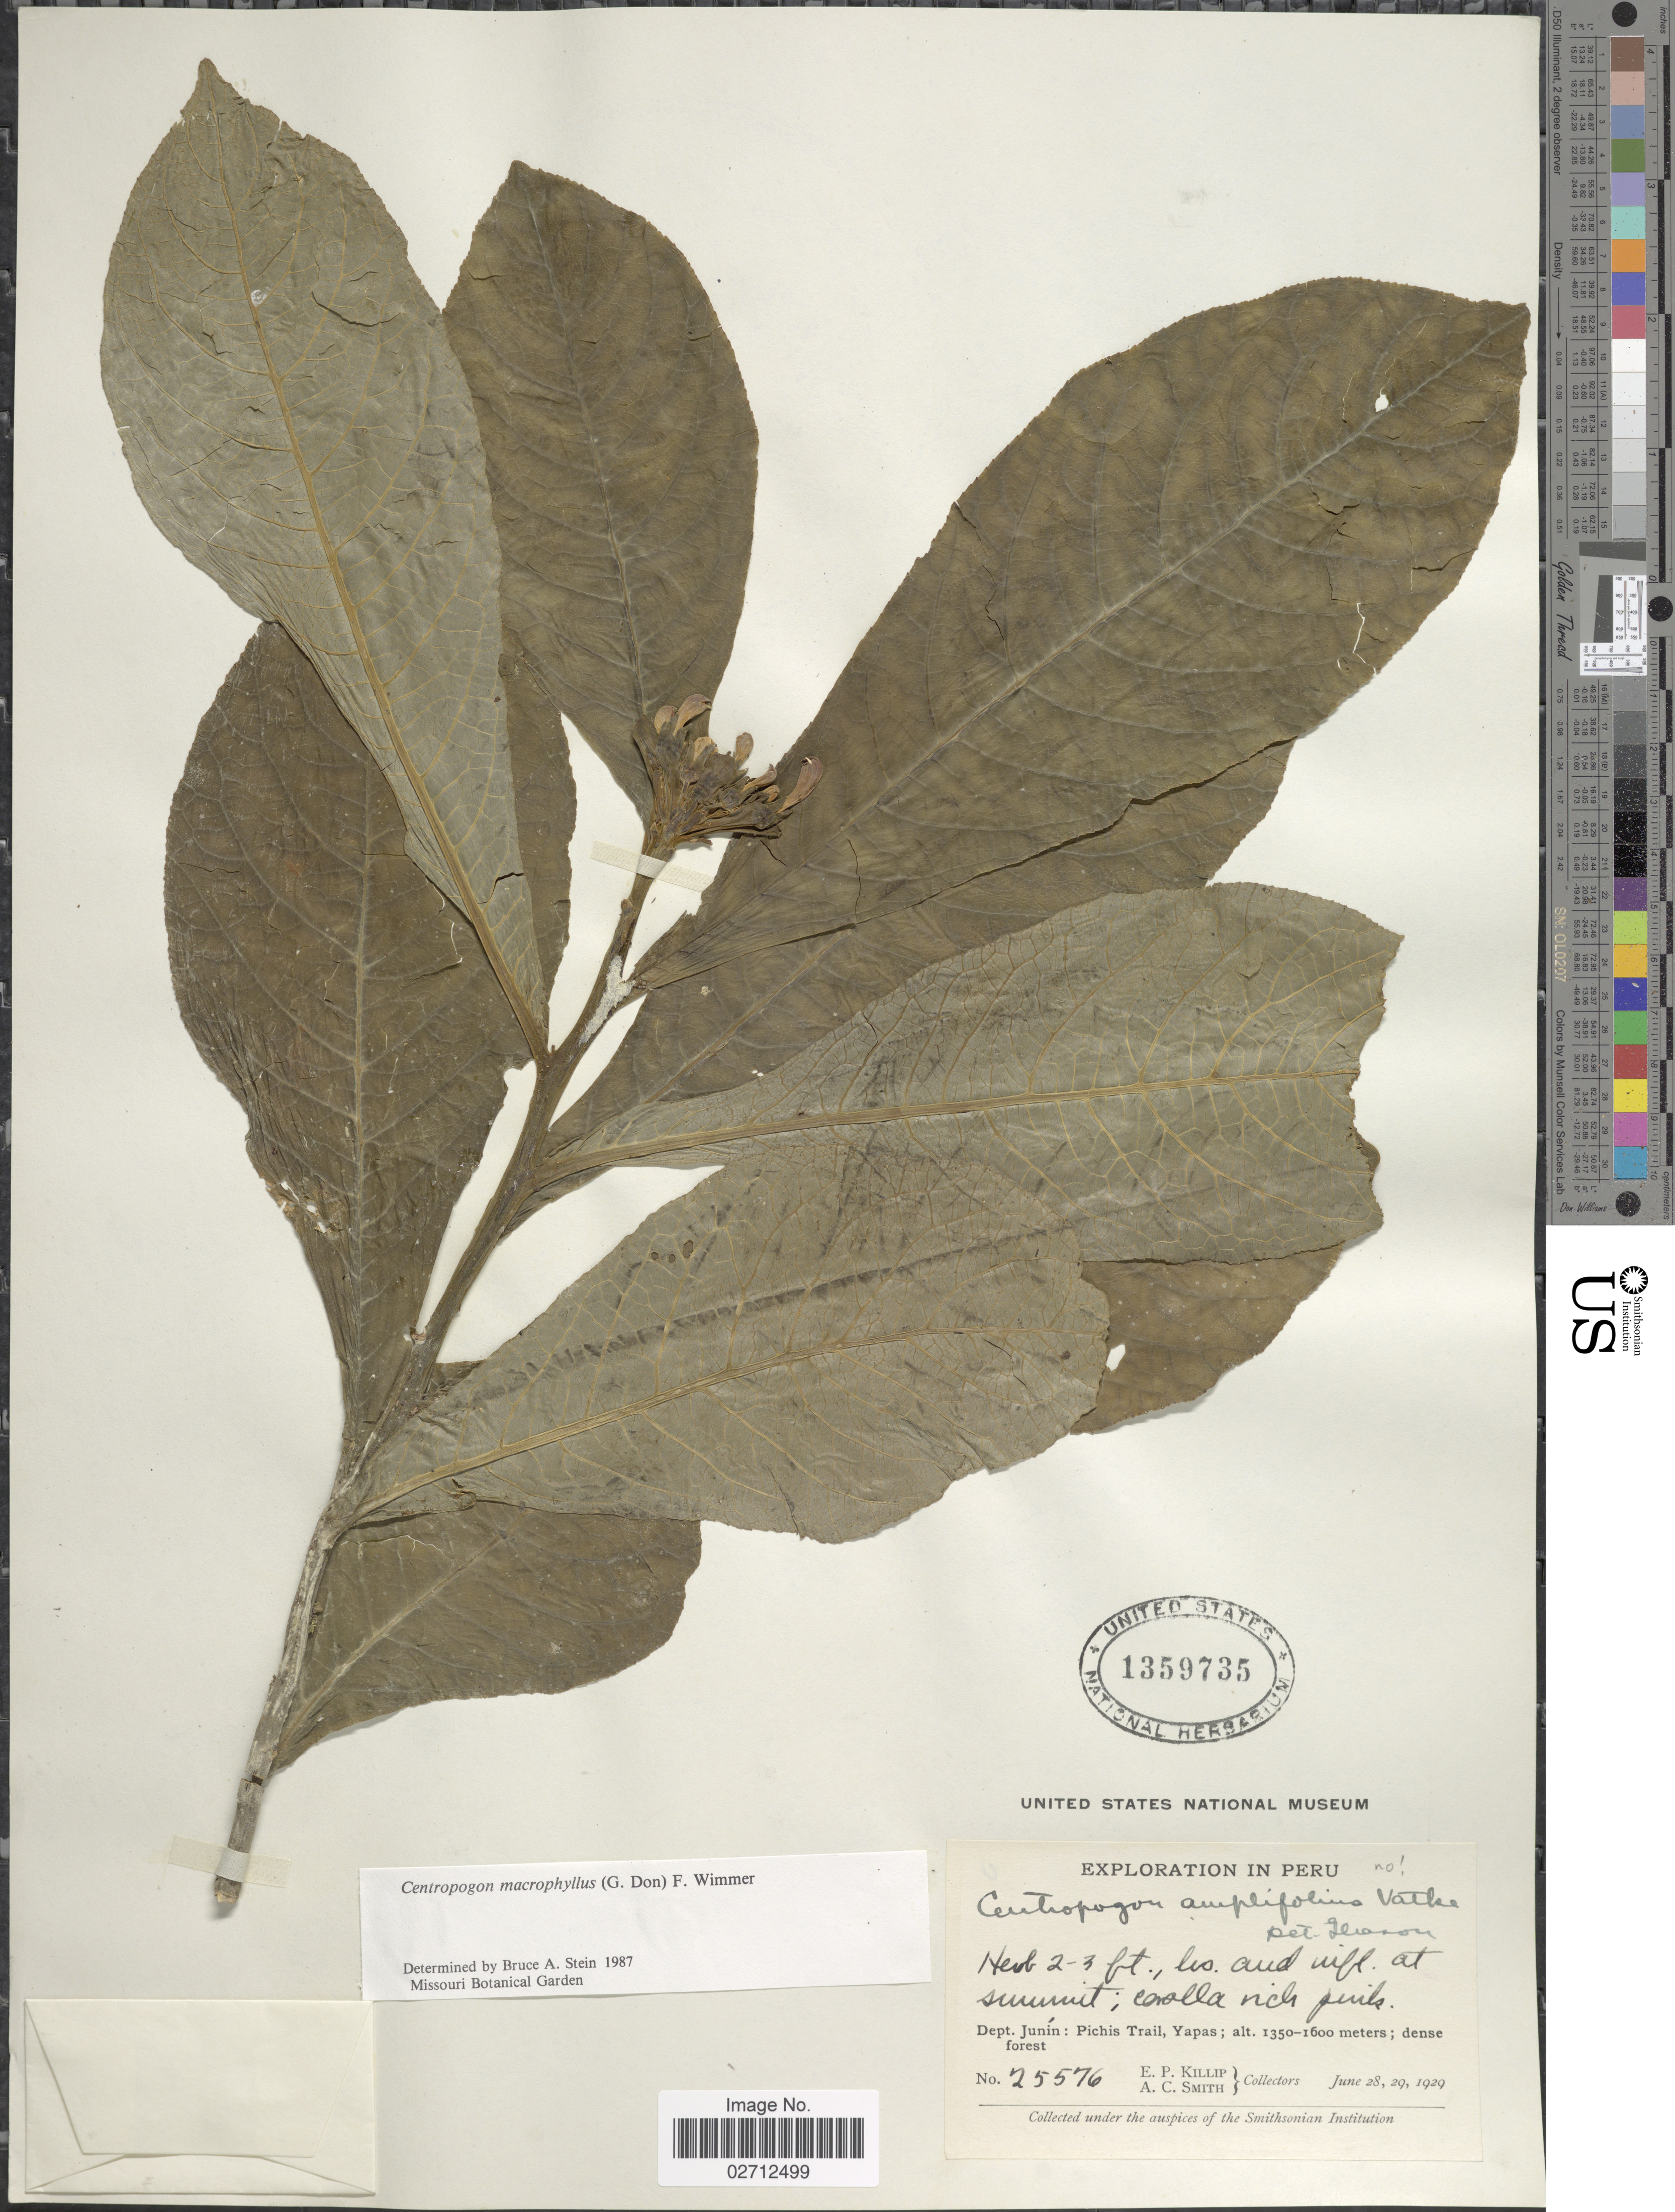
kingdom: Plantae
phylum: Tracheophyta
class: Magnoliopsida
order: Asterales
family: Campanulaceae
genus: Centropogon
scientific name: Centropogon macrophyllus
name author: (G. Don) E. Wimm.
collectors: E. P. Killip & A. C. Smith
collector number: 25576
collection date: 1929-06-28/1929-06-29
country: Peru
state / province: Junín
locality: Dept. Junín: Pichis Trail, Yapas; dense forest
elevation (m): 1350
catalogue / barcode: US 1359735